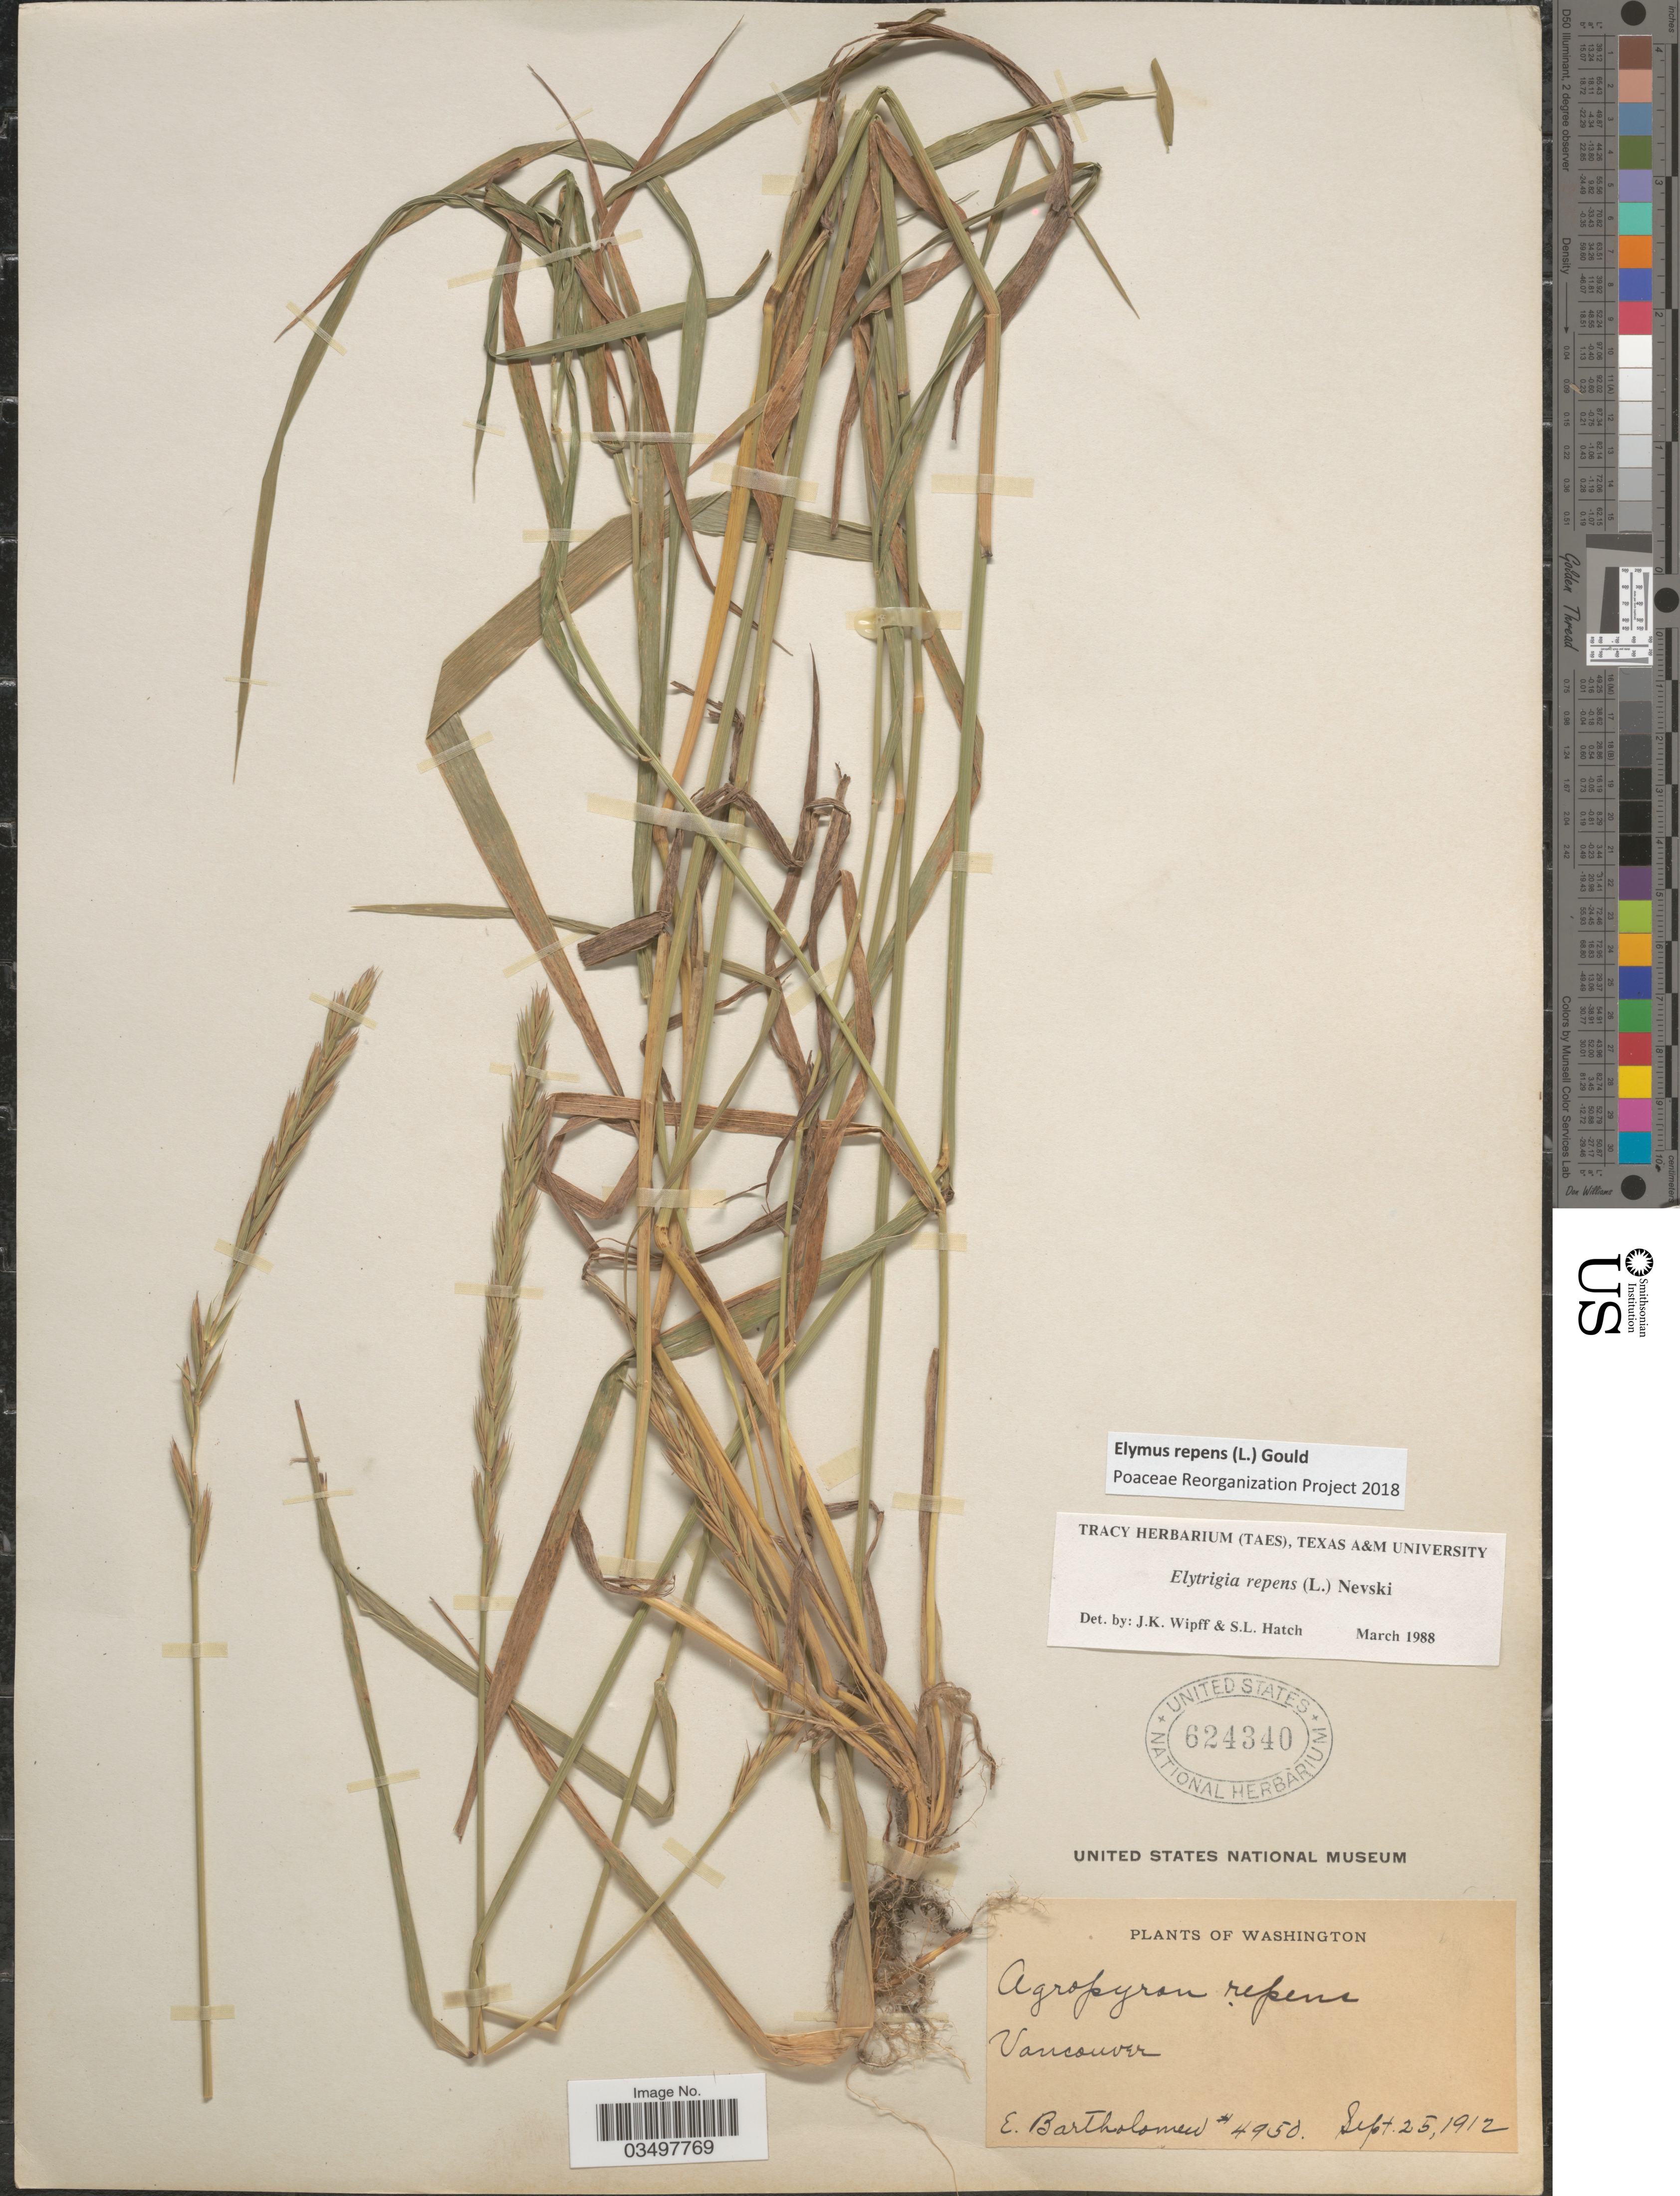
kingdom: Plantae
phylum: Tracheophyta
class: Liliopsida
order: Poales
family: Poaceae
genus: Elymus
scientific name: Elymus repens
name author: (L.) Gould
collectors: E. Bartholomew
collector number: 4950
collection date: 1912-09-25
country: Canada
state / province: British Columbia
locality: Vancouver.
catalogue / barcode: US 624340